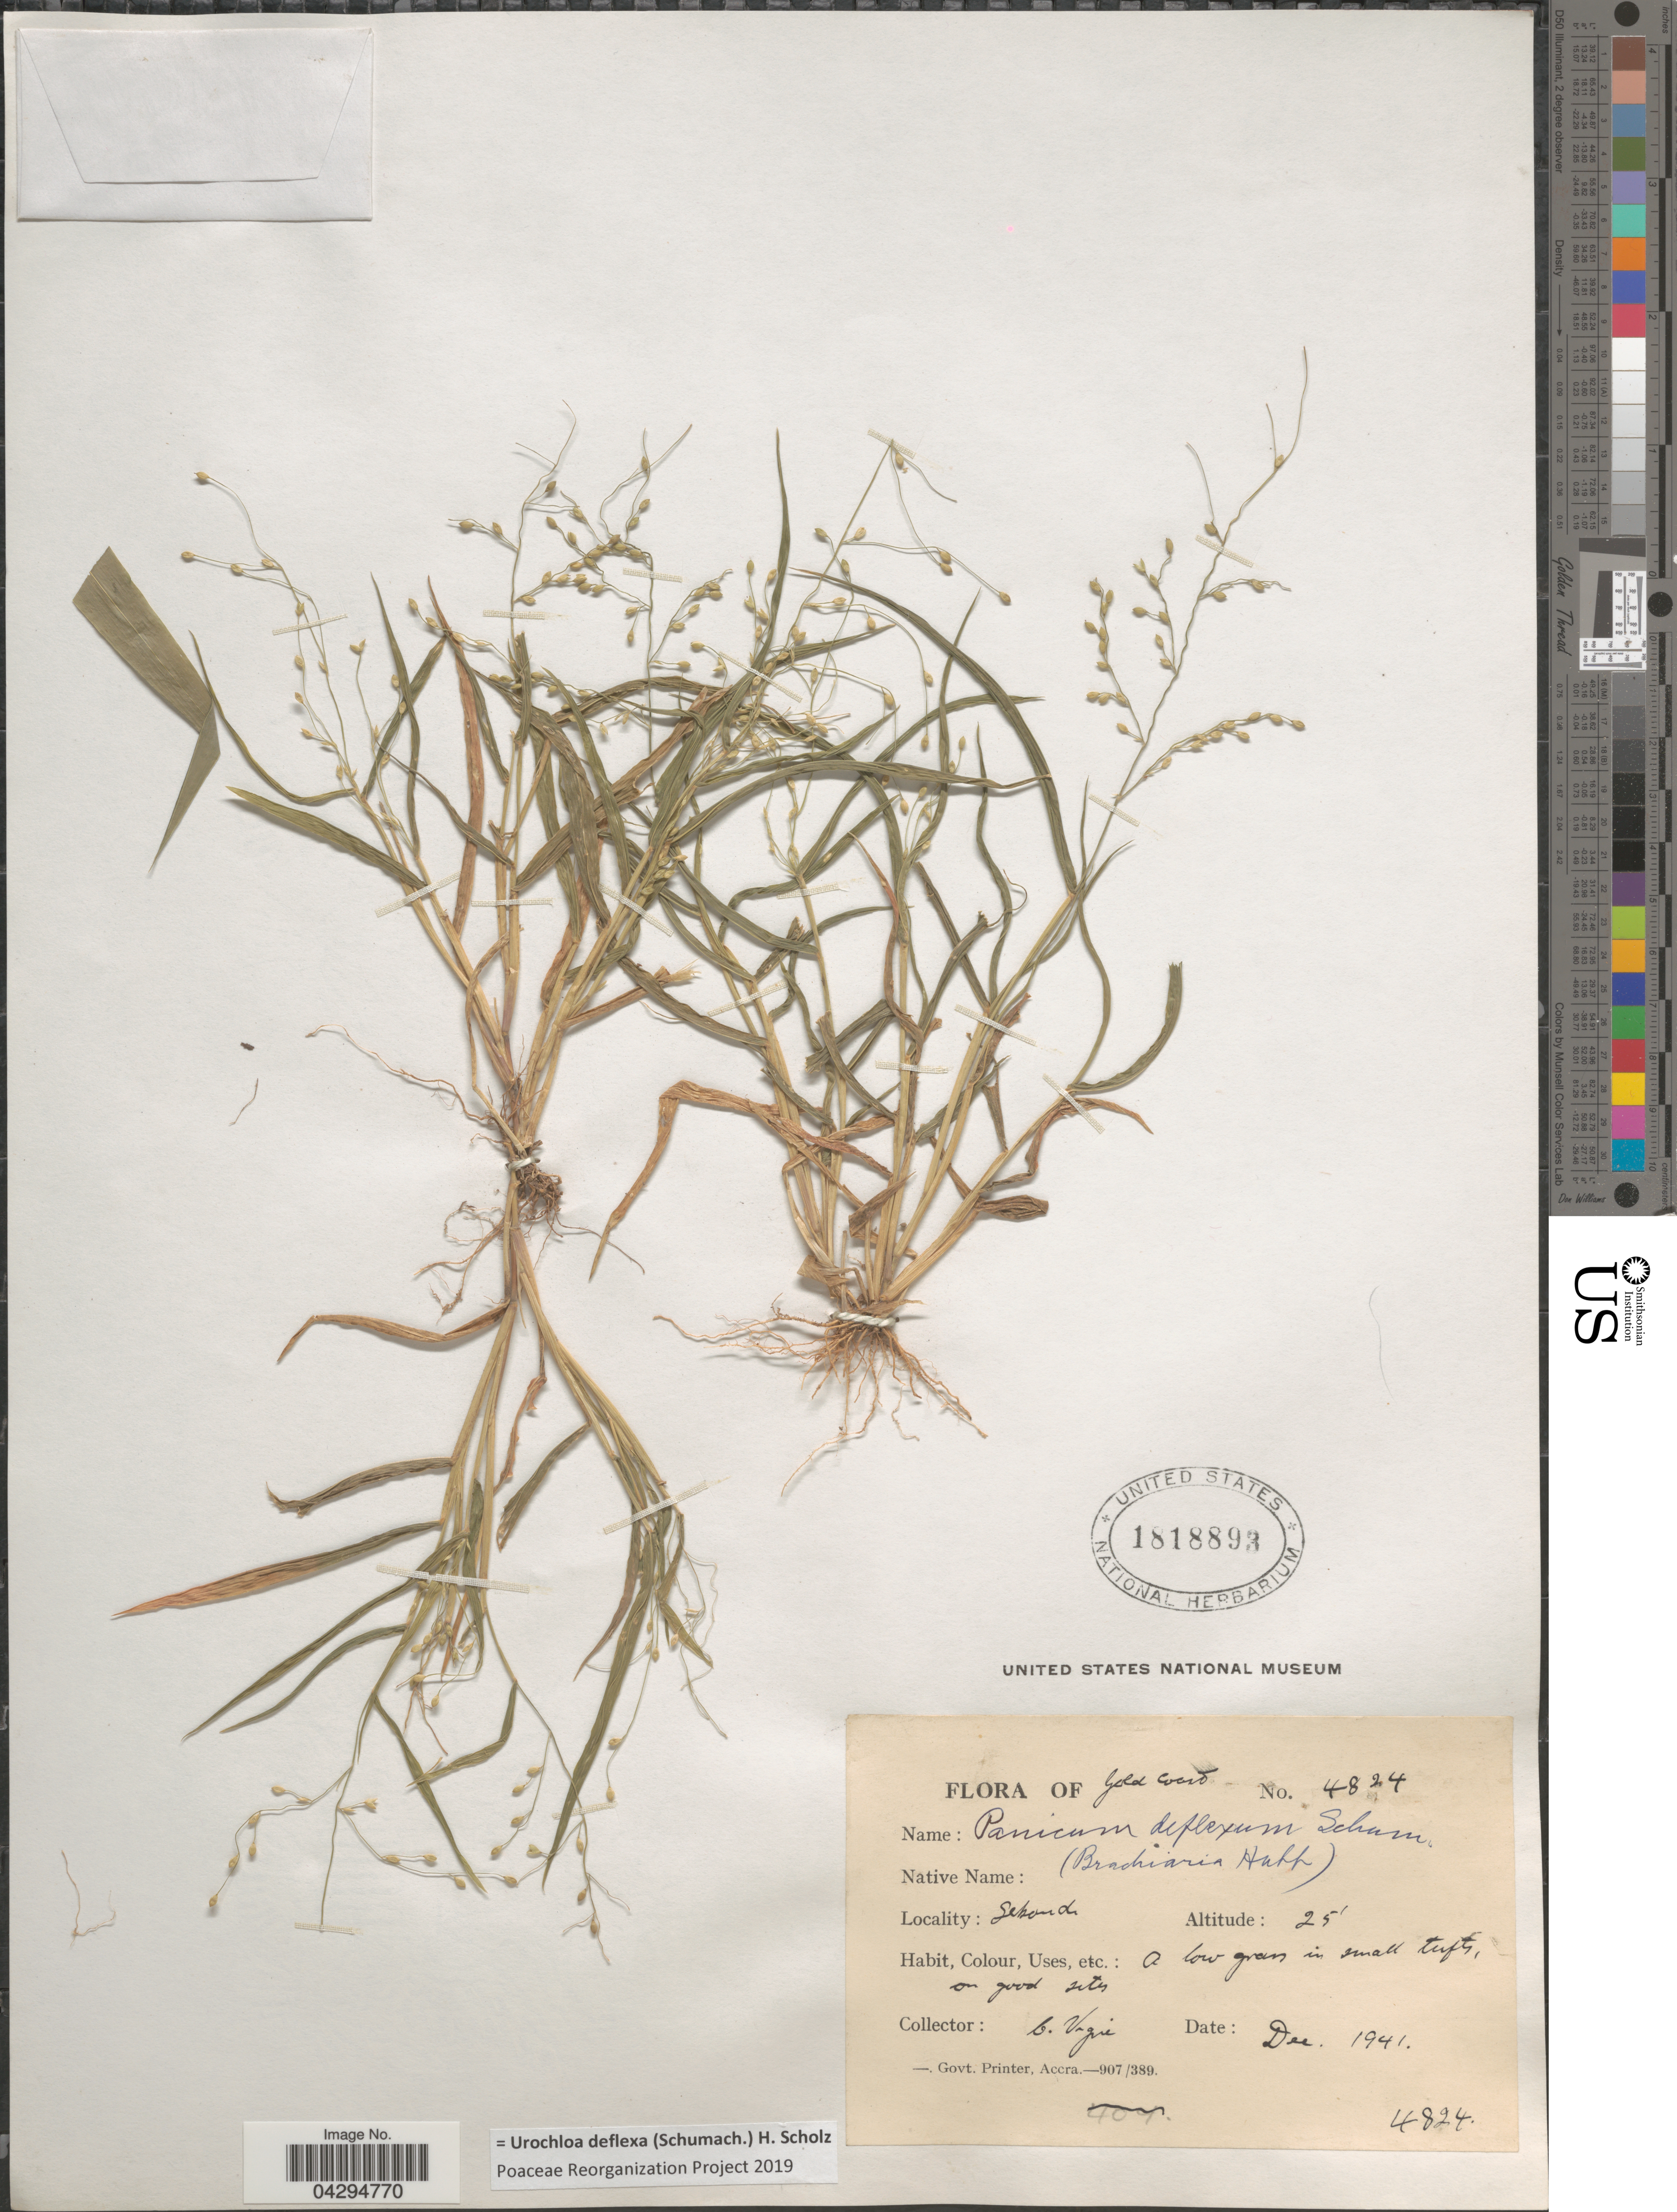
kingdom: Plantae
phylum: Tracheophyta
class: Liliopsida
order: Poales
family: Poaceae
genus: Urochloa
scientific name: Urochloa deflexa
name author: (Schumach.) H. Scholz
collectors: C. Vigne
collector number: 4824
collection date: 1941-12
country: Ghana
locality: Sekondi. Gold Coast.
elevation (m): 8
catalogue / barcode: US 1818893